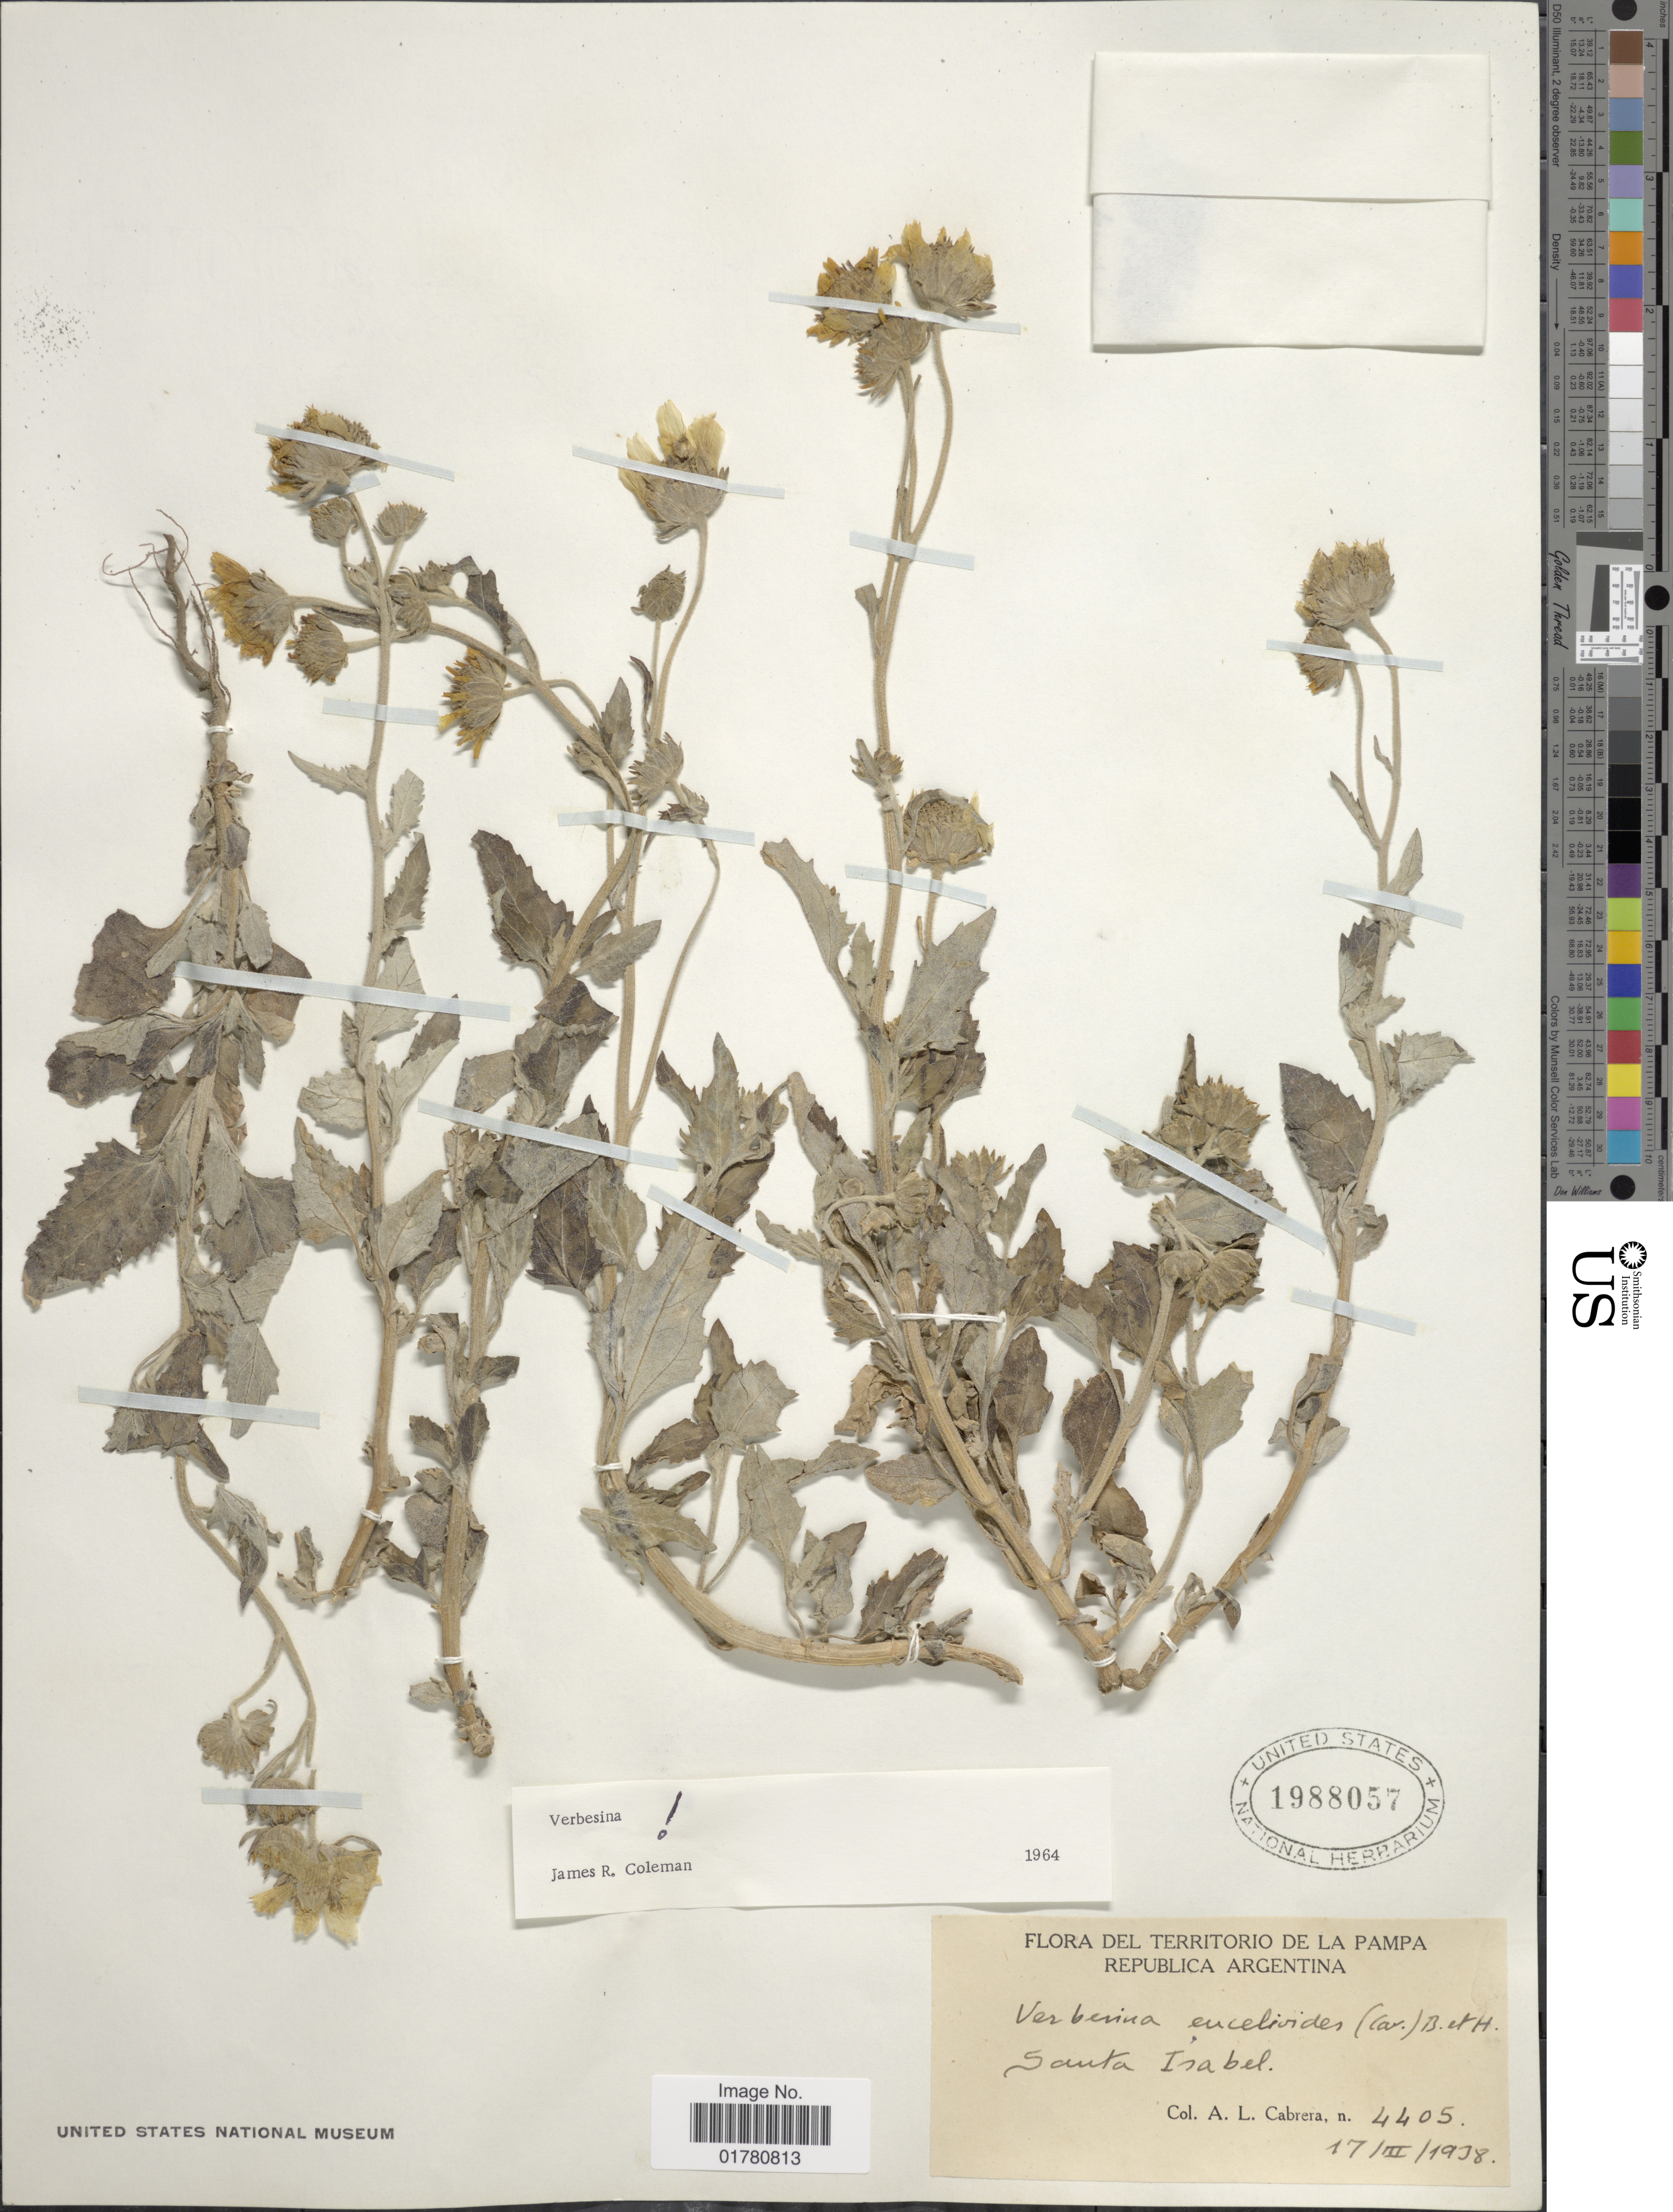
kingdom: Plantae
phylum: Tracheophyta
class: Magnoliopsida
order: Asterales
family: Asteraceae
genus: Verbesina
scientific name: Verbesina encelioides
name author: (Cav.) Benth. & Hook. ex A. Gray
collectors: A. L. Cabrera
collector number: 4405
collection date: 1938-03-17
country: Argentina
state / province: La Pampa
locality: Republica Argentina, Santa Isabel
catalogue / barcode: US 1988057